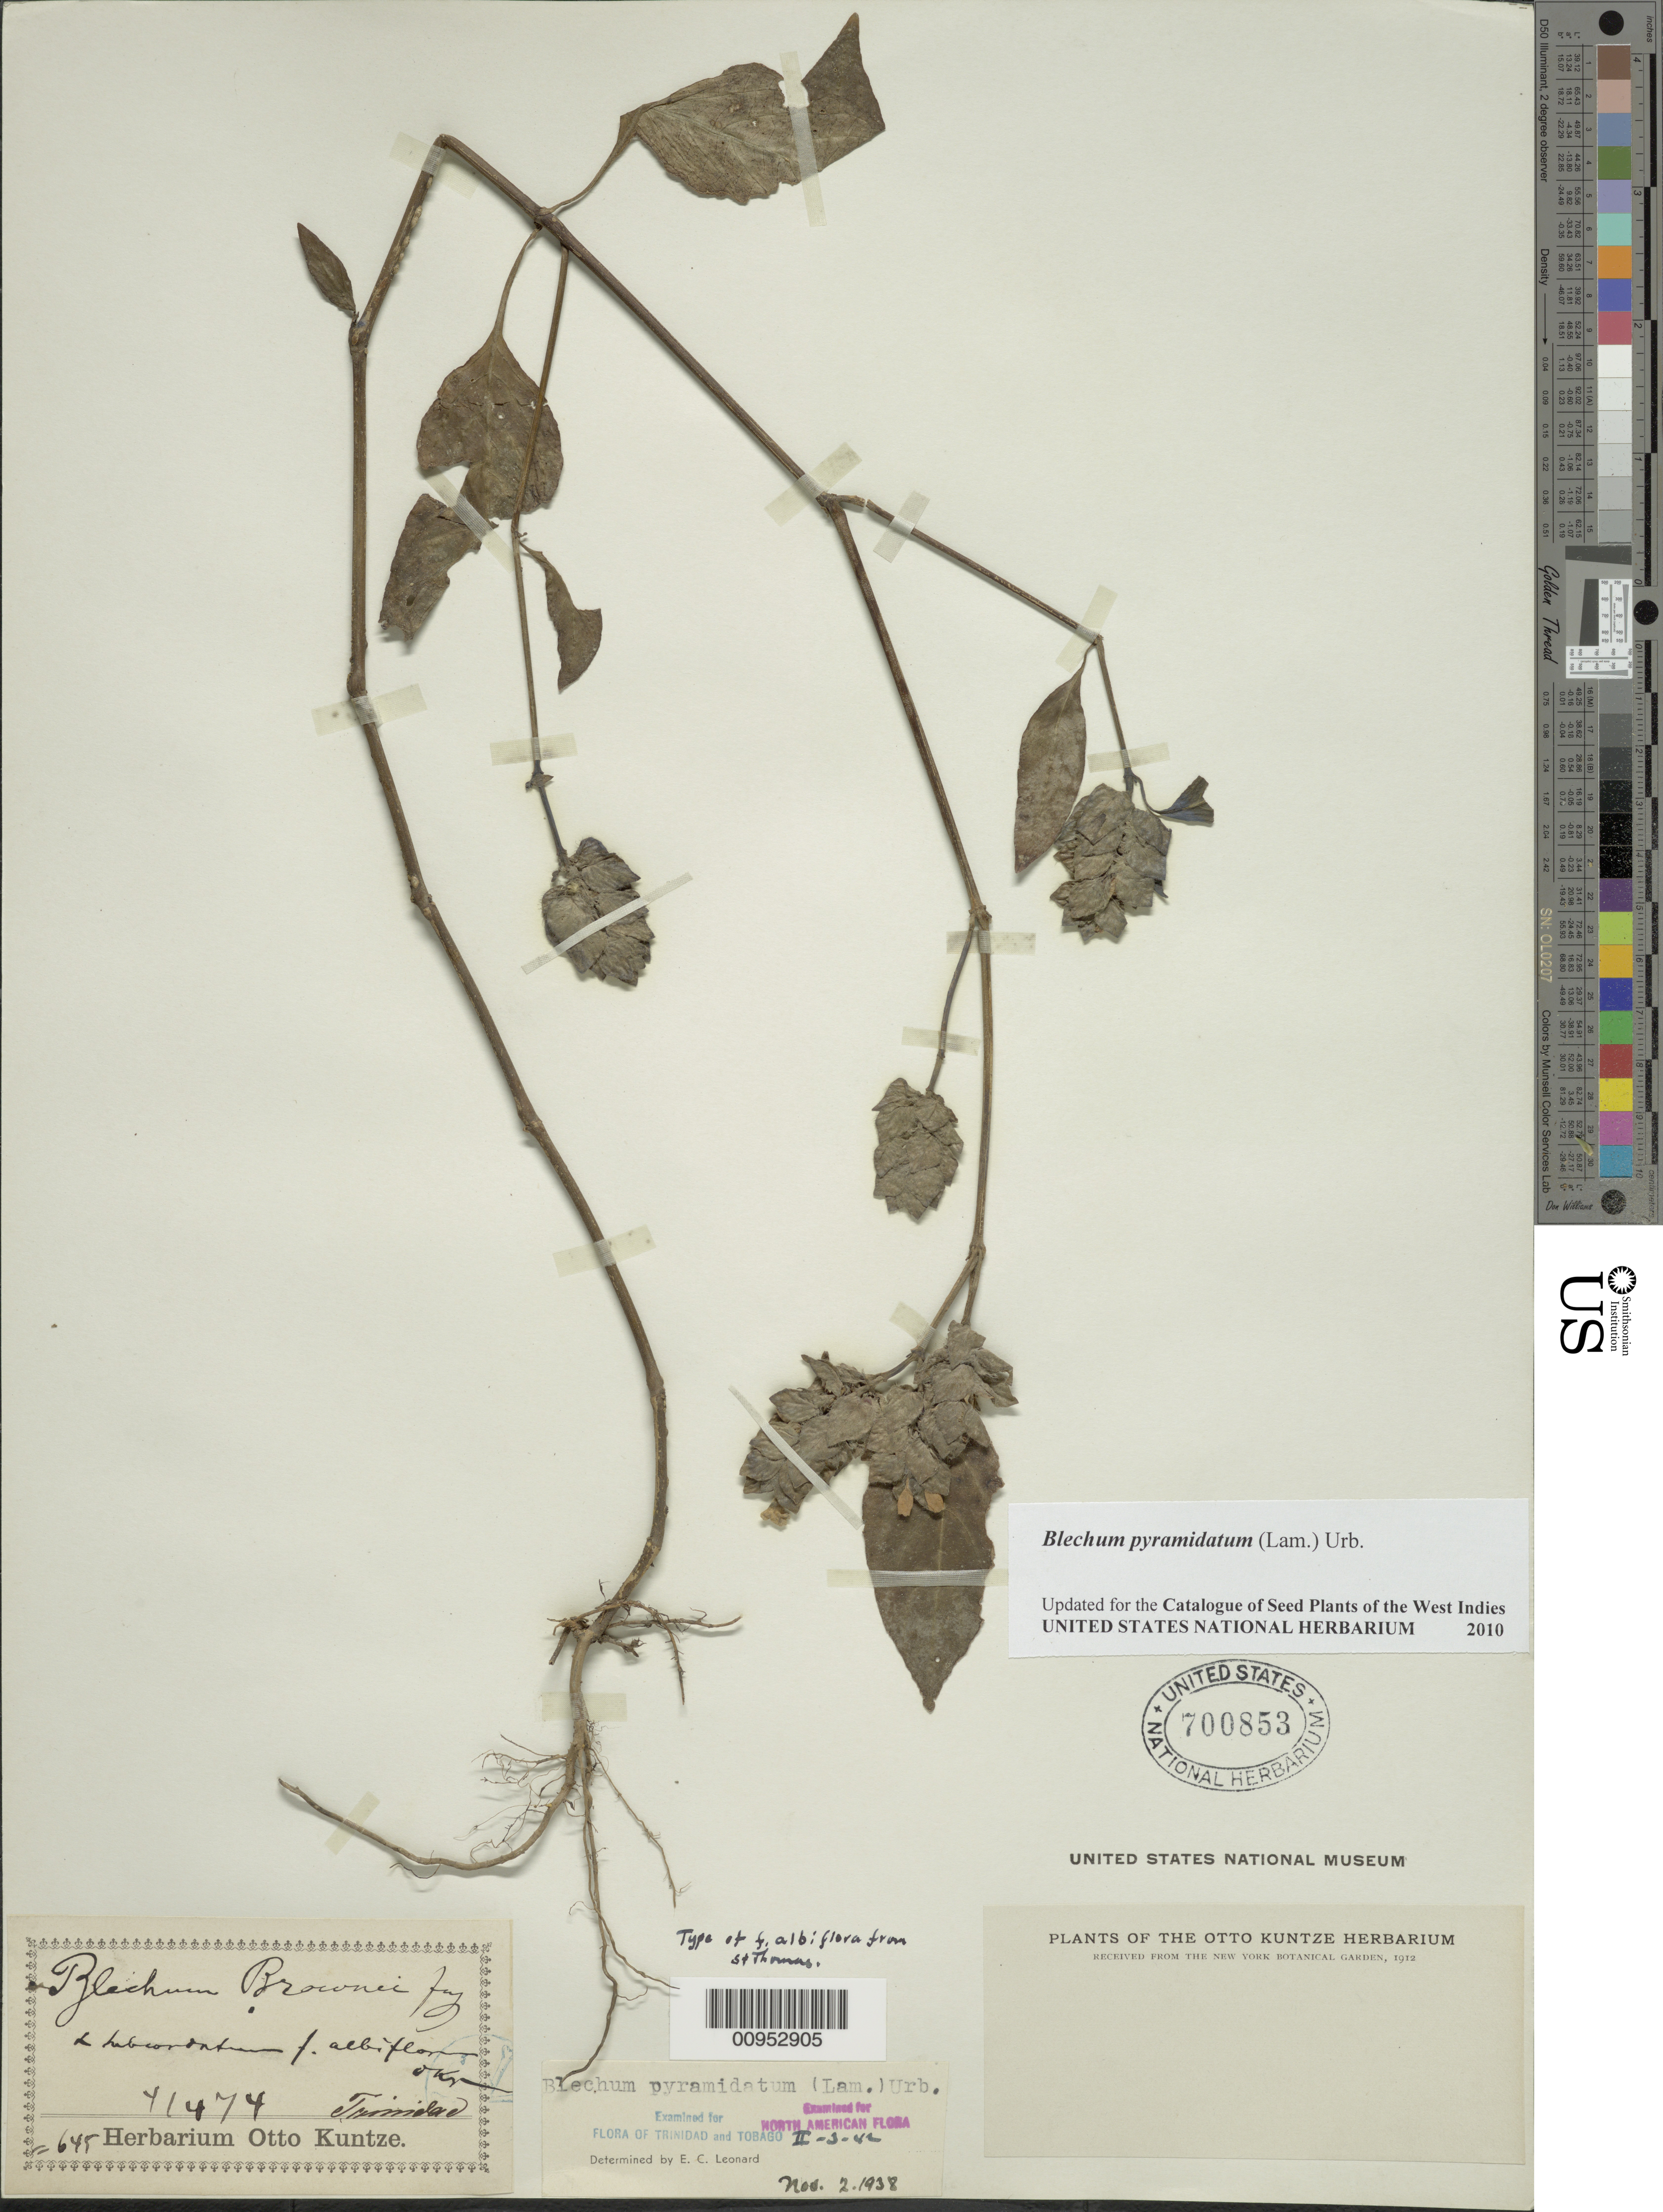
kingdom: Plantae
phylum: Tracheophyta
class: Magnoliopsida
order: Lamiales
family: Acanthaceae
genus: Blechum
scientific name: Blechum pyramidatum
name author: (Lam.) Urb.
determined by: Leonard, Emery C., (US)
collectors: C.E.O. Kuntze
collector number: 645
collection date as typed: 04 Apr 1874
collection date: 1874-04-04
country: Trinidad and Tobago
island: Trinidad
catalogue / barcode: US 700853